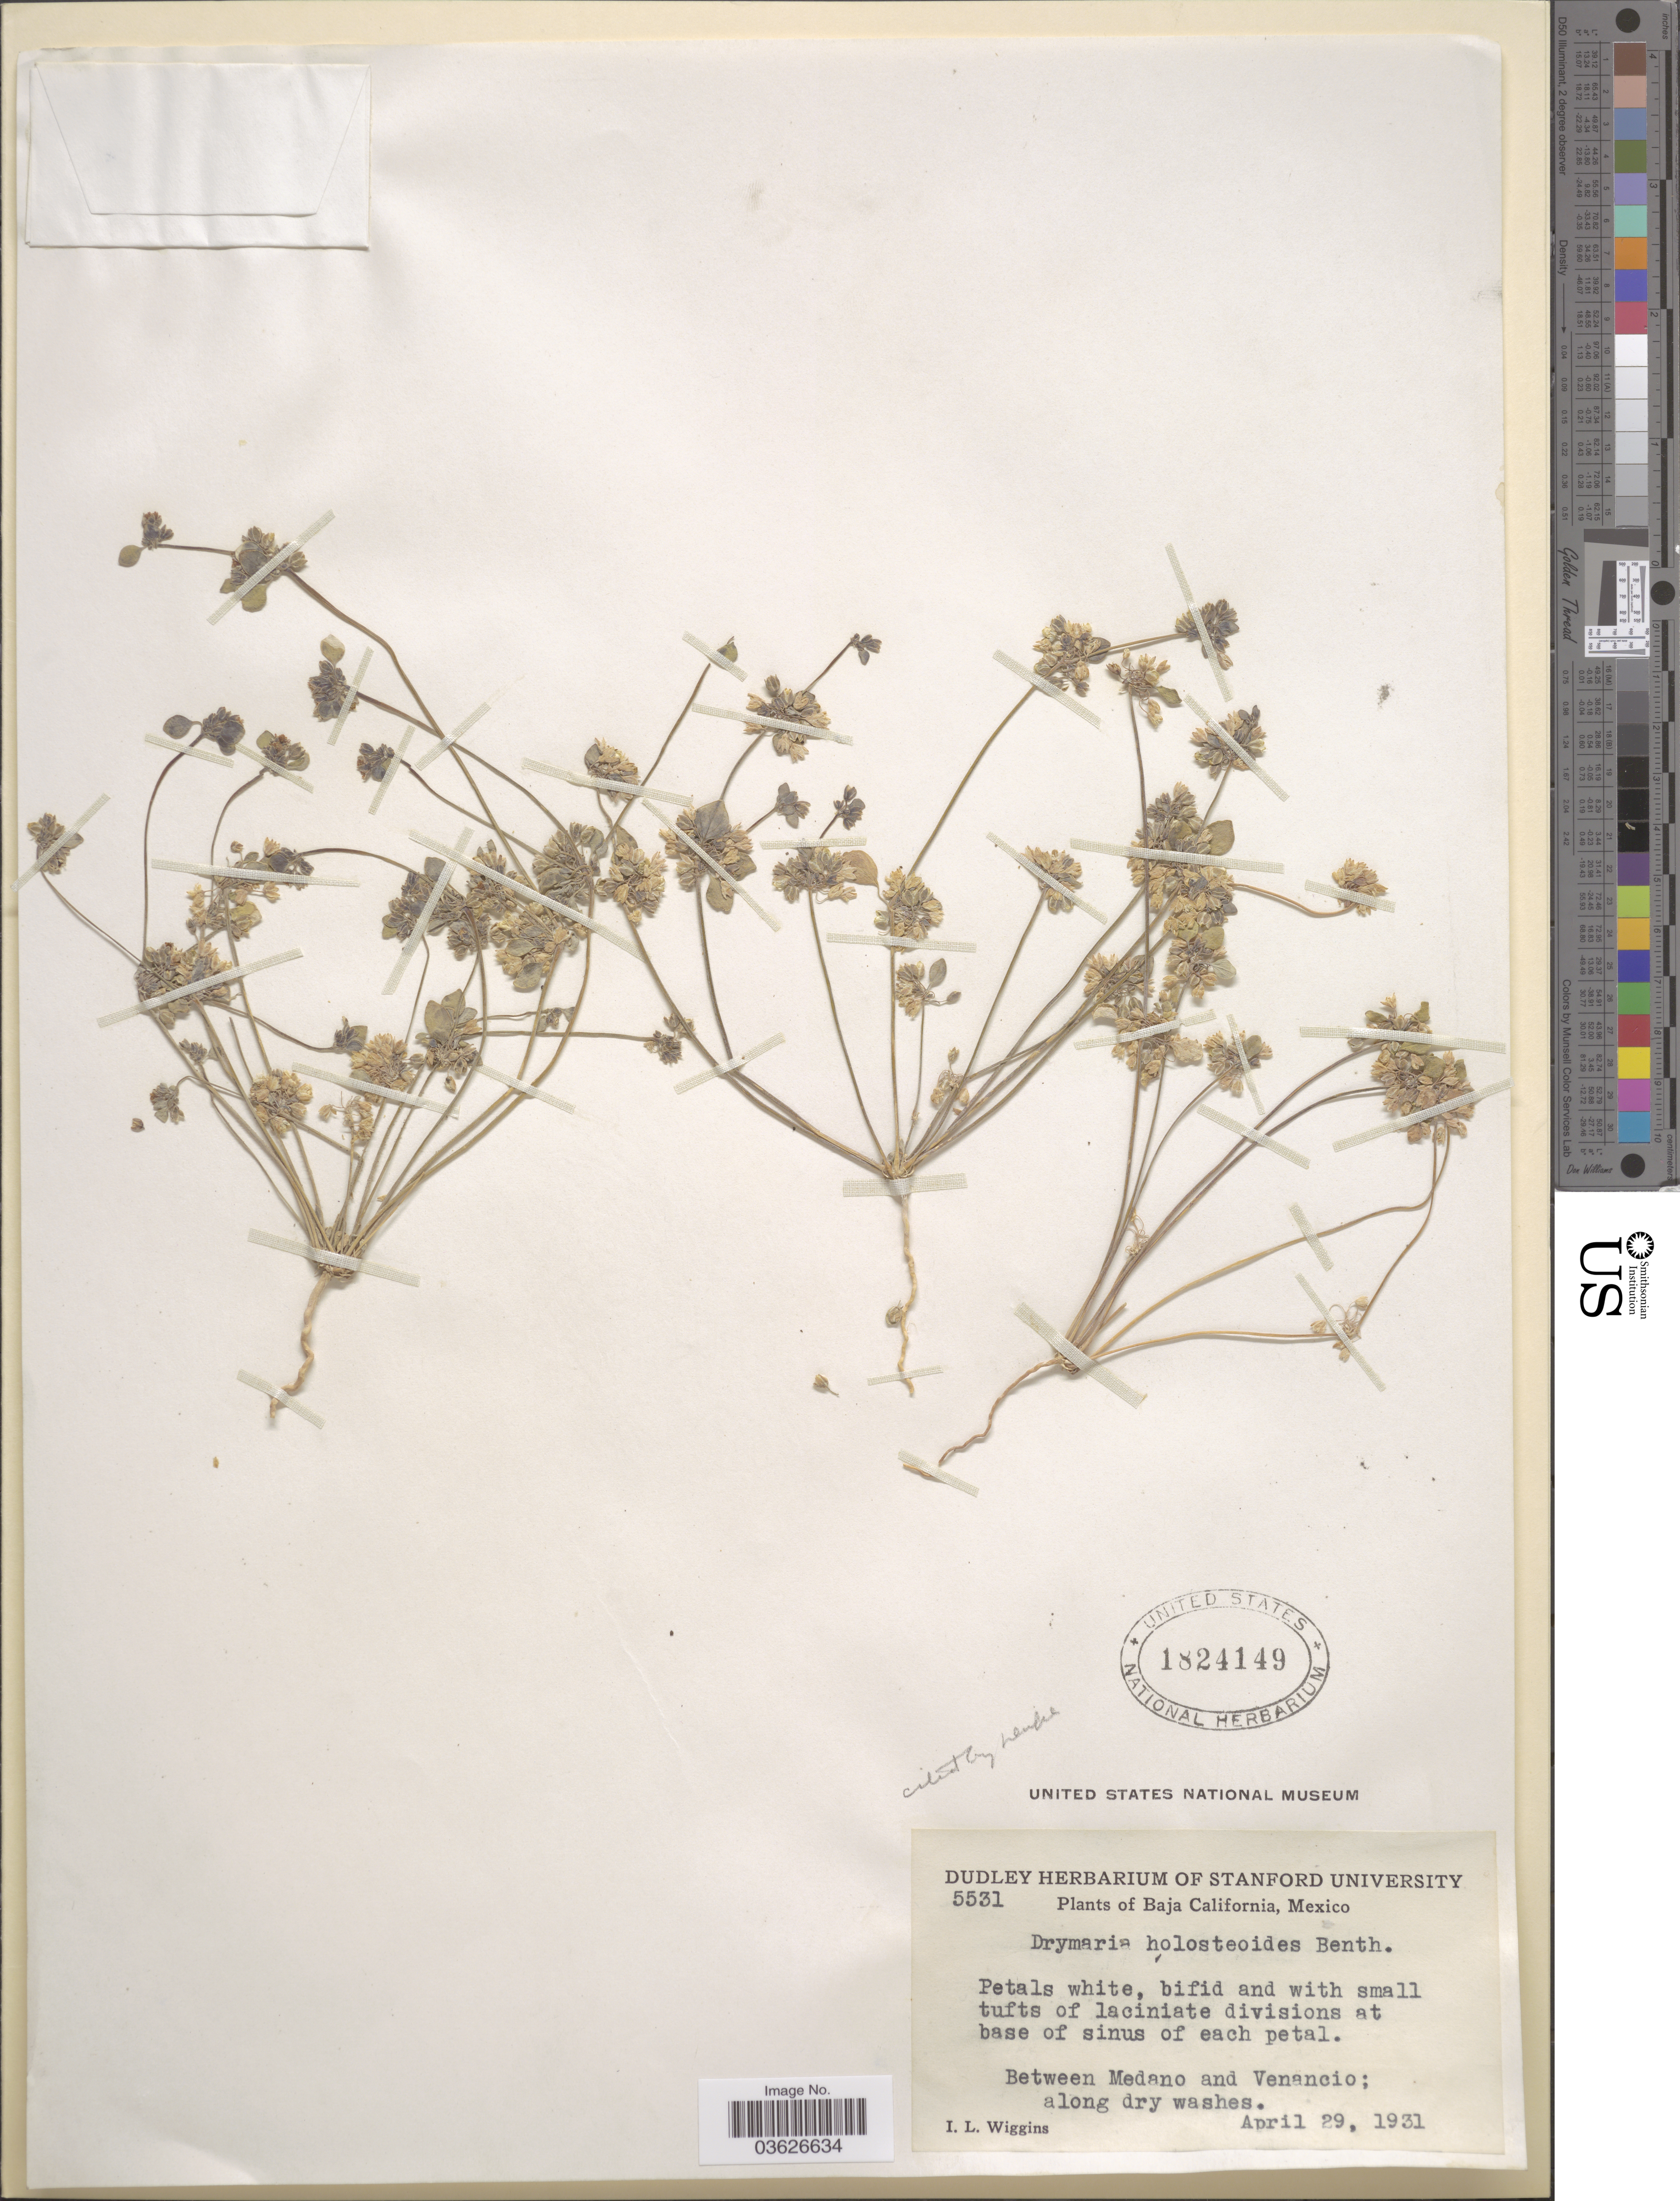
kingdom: Plantae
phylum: Tracheophyta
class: Magnoliopsida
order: Caryophyllales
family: Caryophyllaceae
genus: Drymaria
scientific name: Drymaria holosteoides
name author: Benth.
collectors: I. L. Wiggins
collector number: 5531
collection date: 1931-04-29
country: Mexico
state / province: Baja California Sur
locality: Between Medano and Venancio.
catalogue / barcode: US 1824149